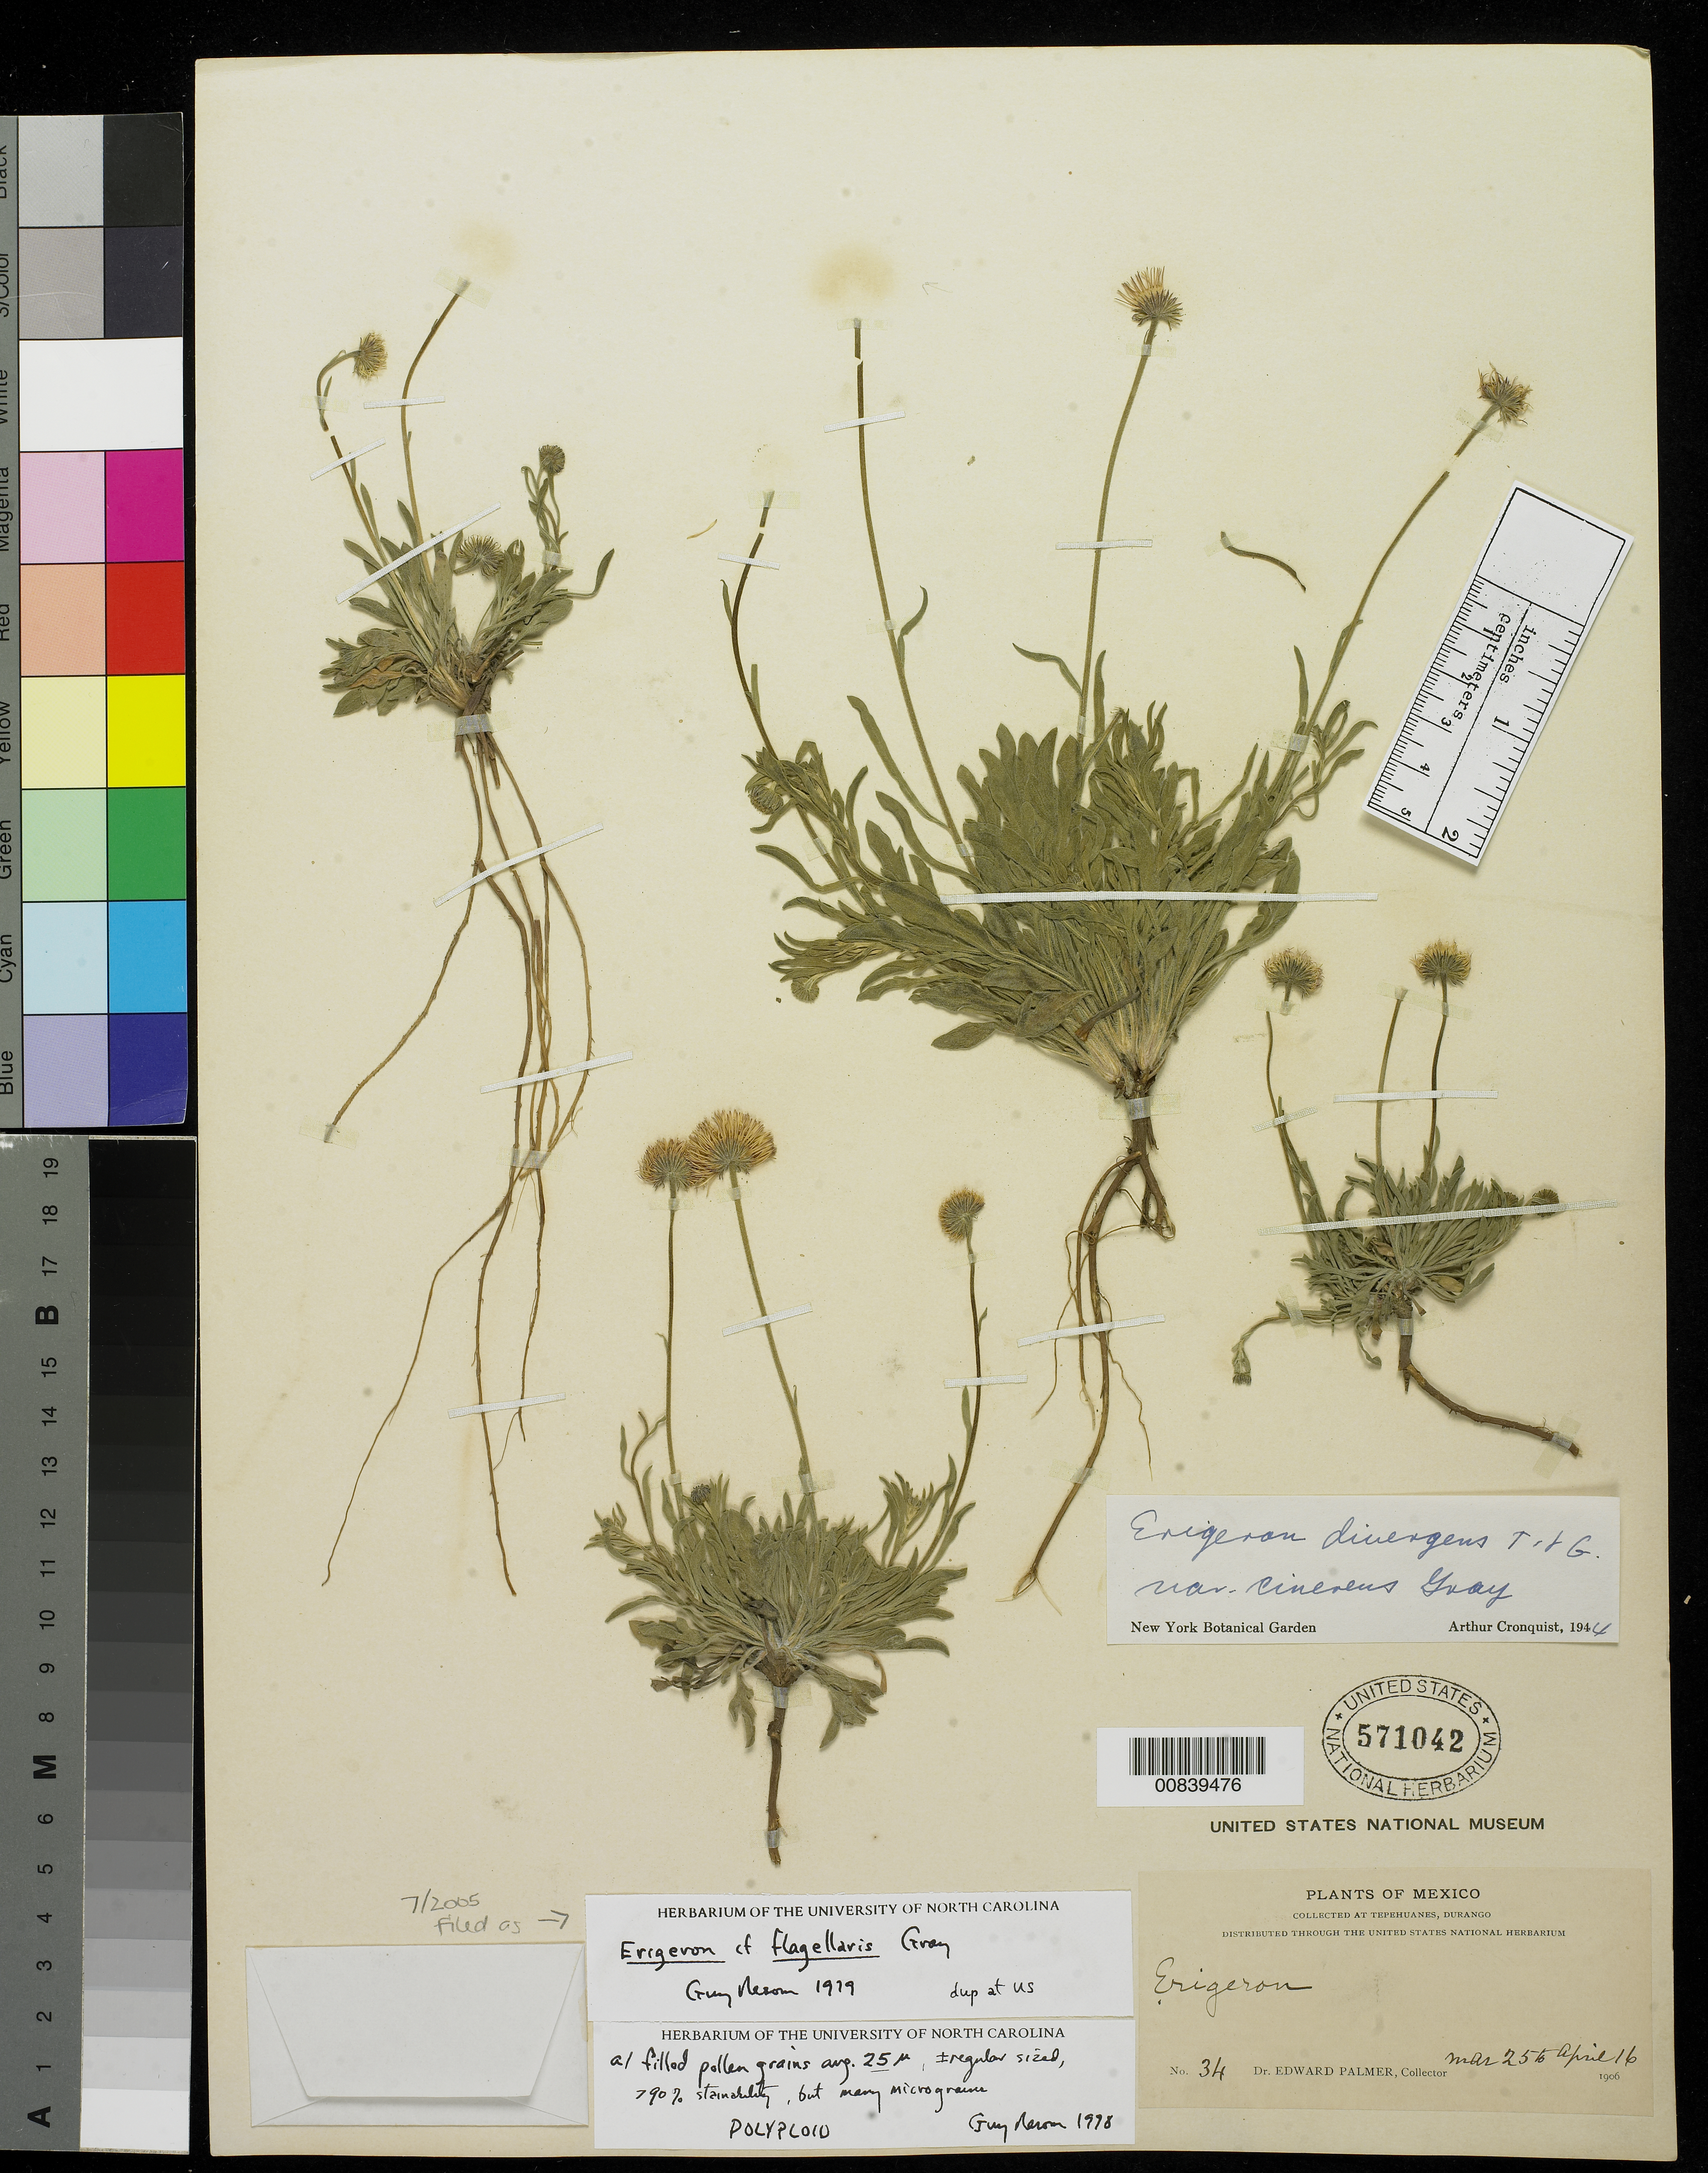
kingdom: Plantae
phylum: Tracheophyta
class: Magnoliopsida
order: Asterales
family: Asteraceae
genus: Erigeron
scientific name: Erigeron flagellaris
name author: A. Gray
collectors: E. Palmer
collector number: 34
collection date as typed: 25 Mar 1906 to 16 Apr 1906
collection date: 1906-03-25/1906-04-16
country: Mexico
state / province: Durango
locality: Tepehuanes, Durango.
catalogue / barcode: US 571042